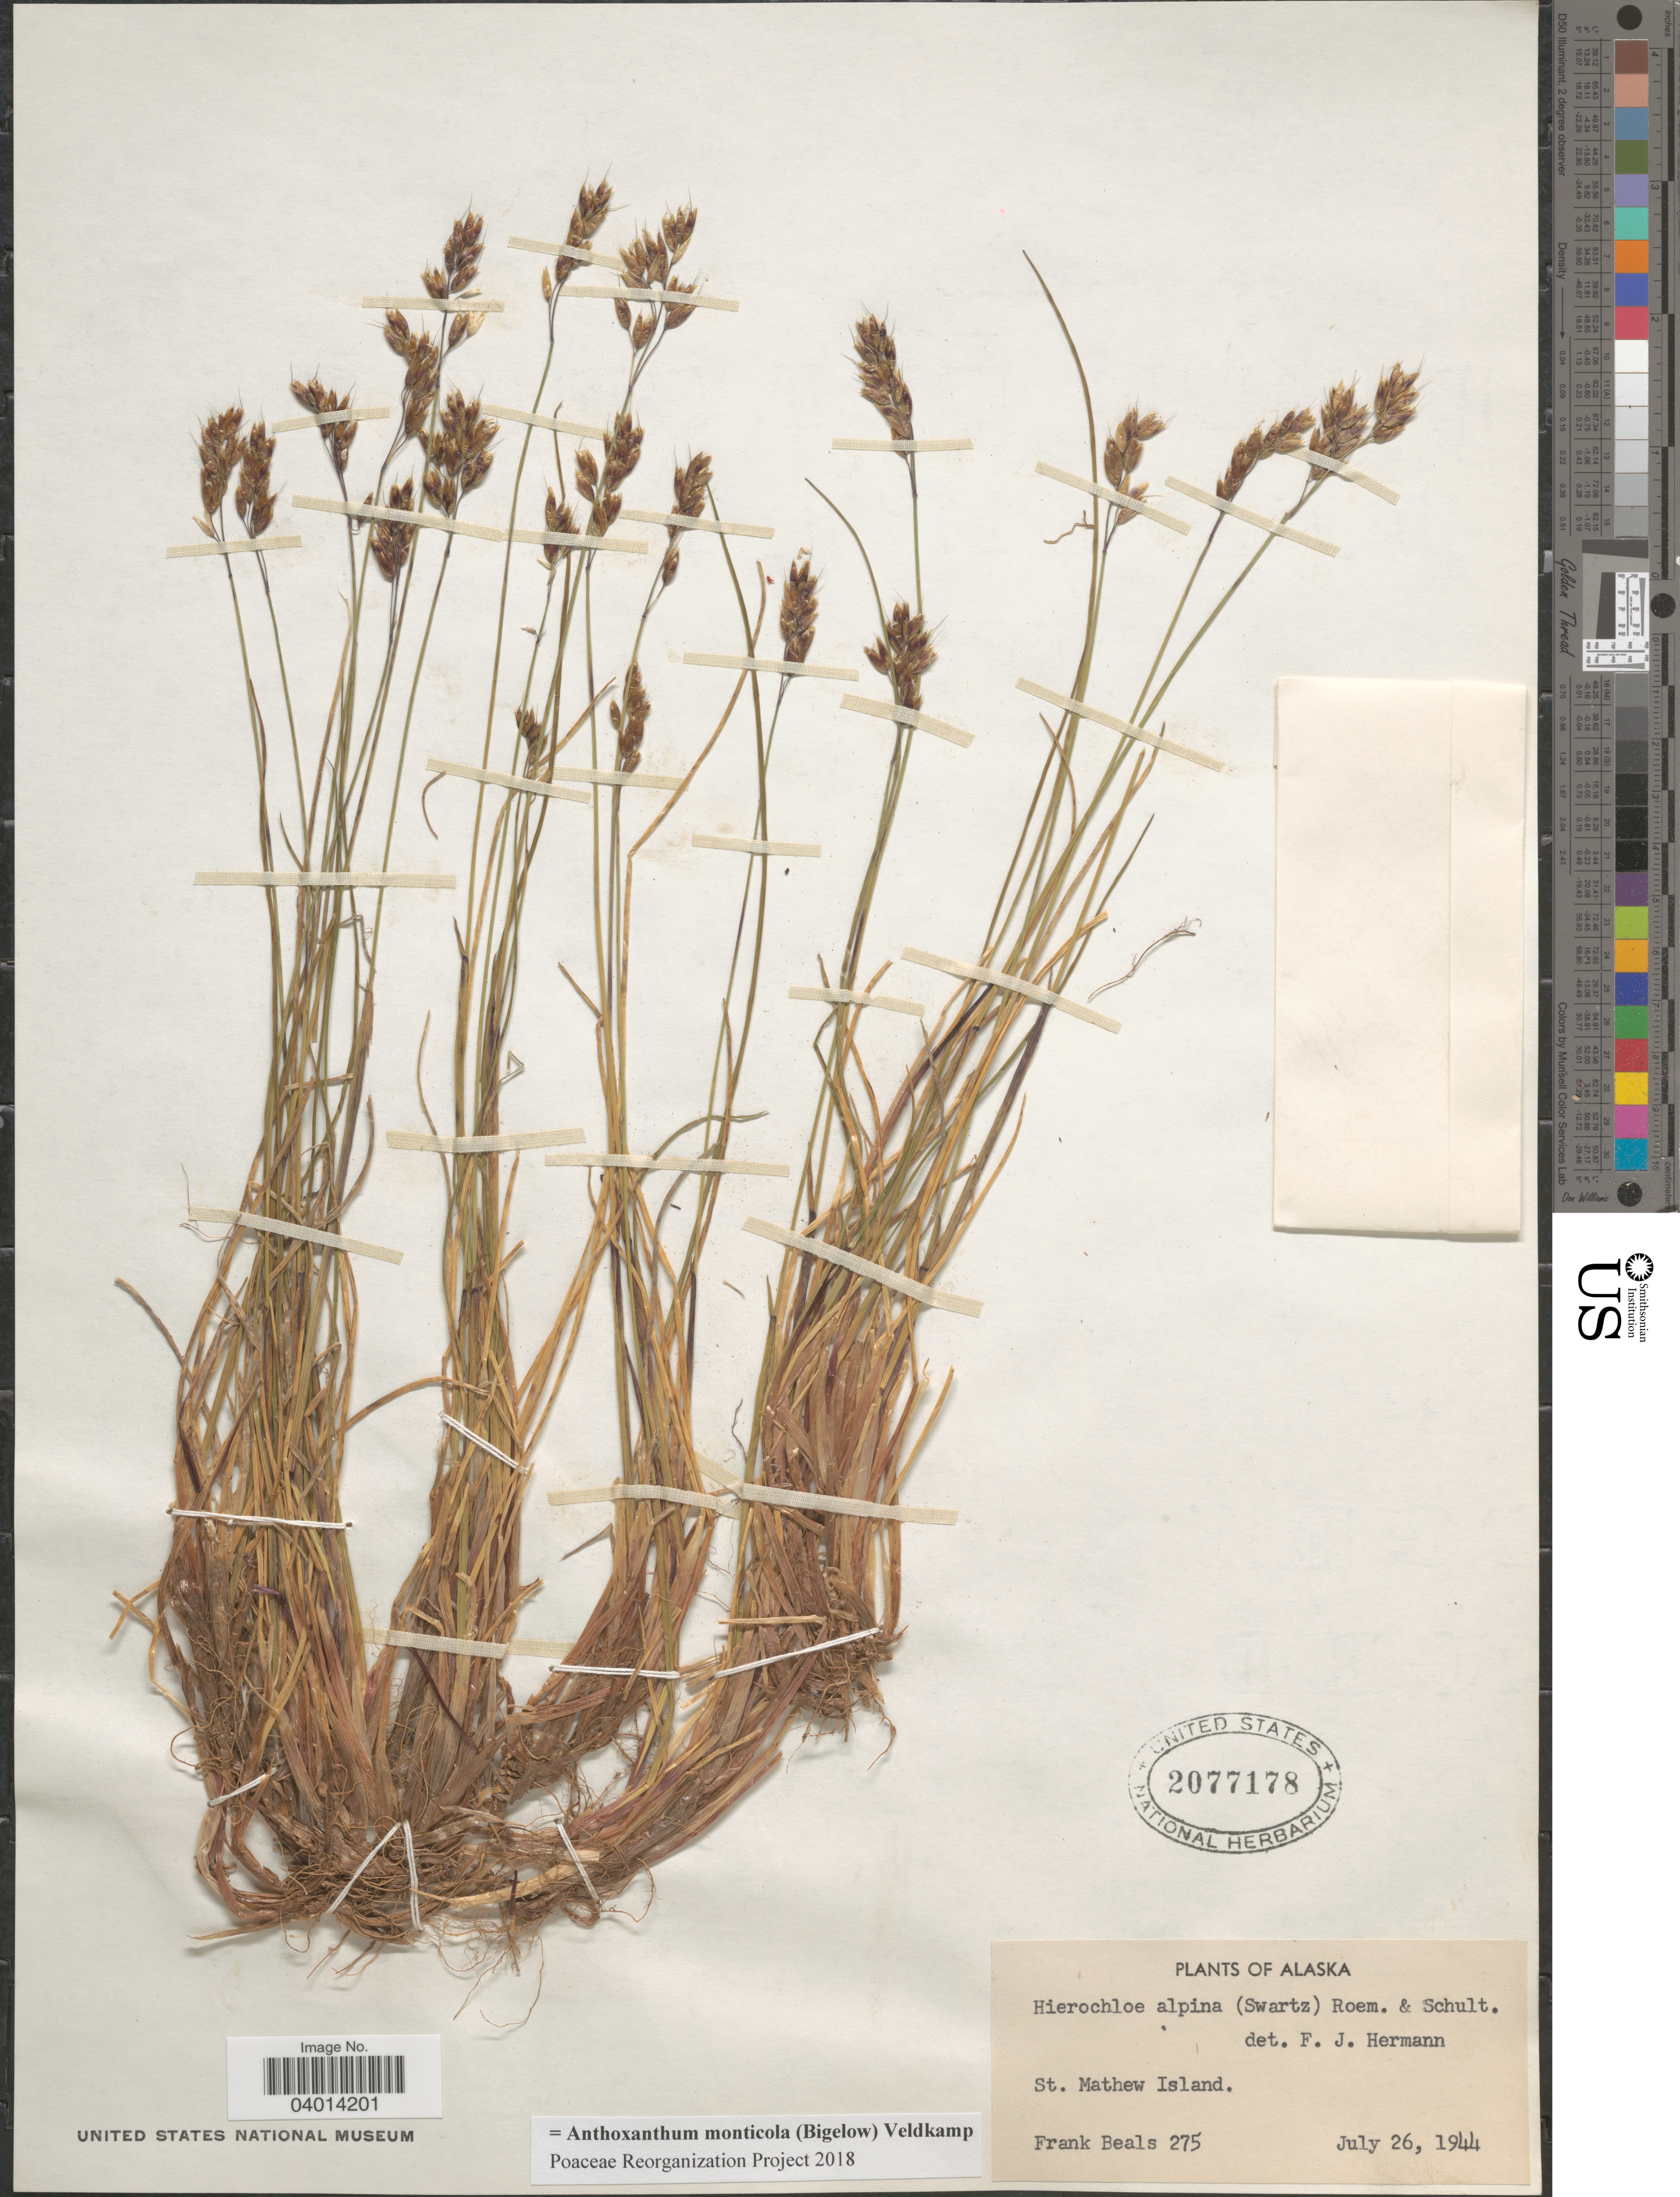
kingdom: Plantae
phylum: Tracheophyta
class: Liliopsida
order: Poales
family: Poaceae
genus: Anthoxanthum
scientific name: Anthoxanthum monticola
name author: (Bigelow) Veldkamp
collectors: F. Beals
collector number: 275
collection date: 1944-07-26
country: United States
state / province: Alaska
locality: St. Mathew Island.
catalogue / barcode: US 2077178